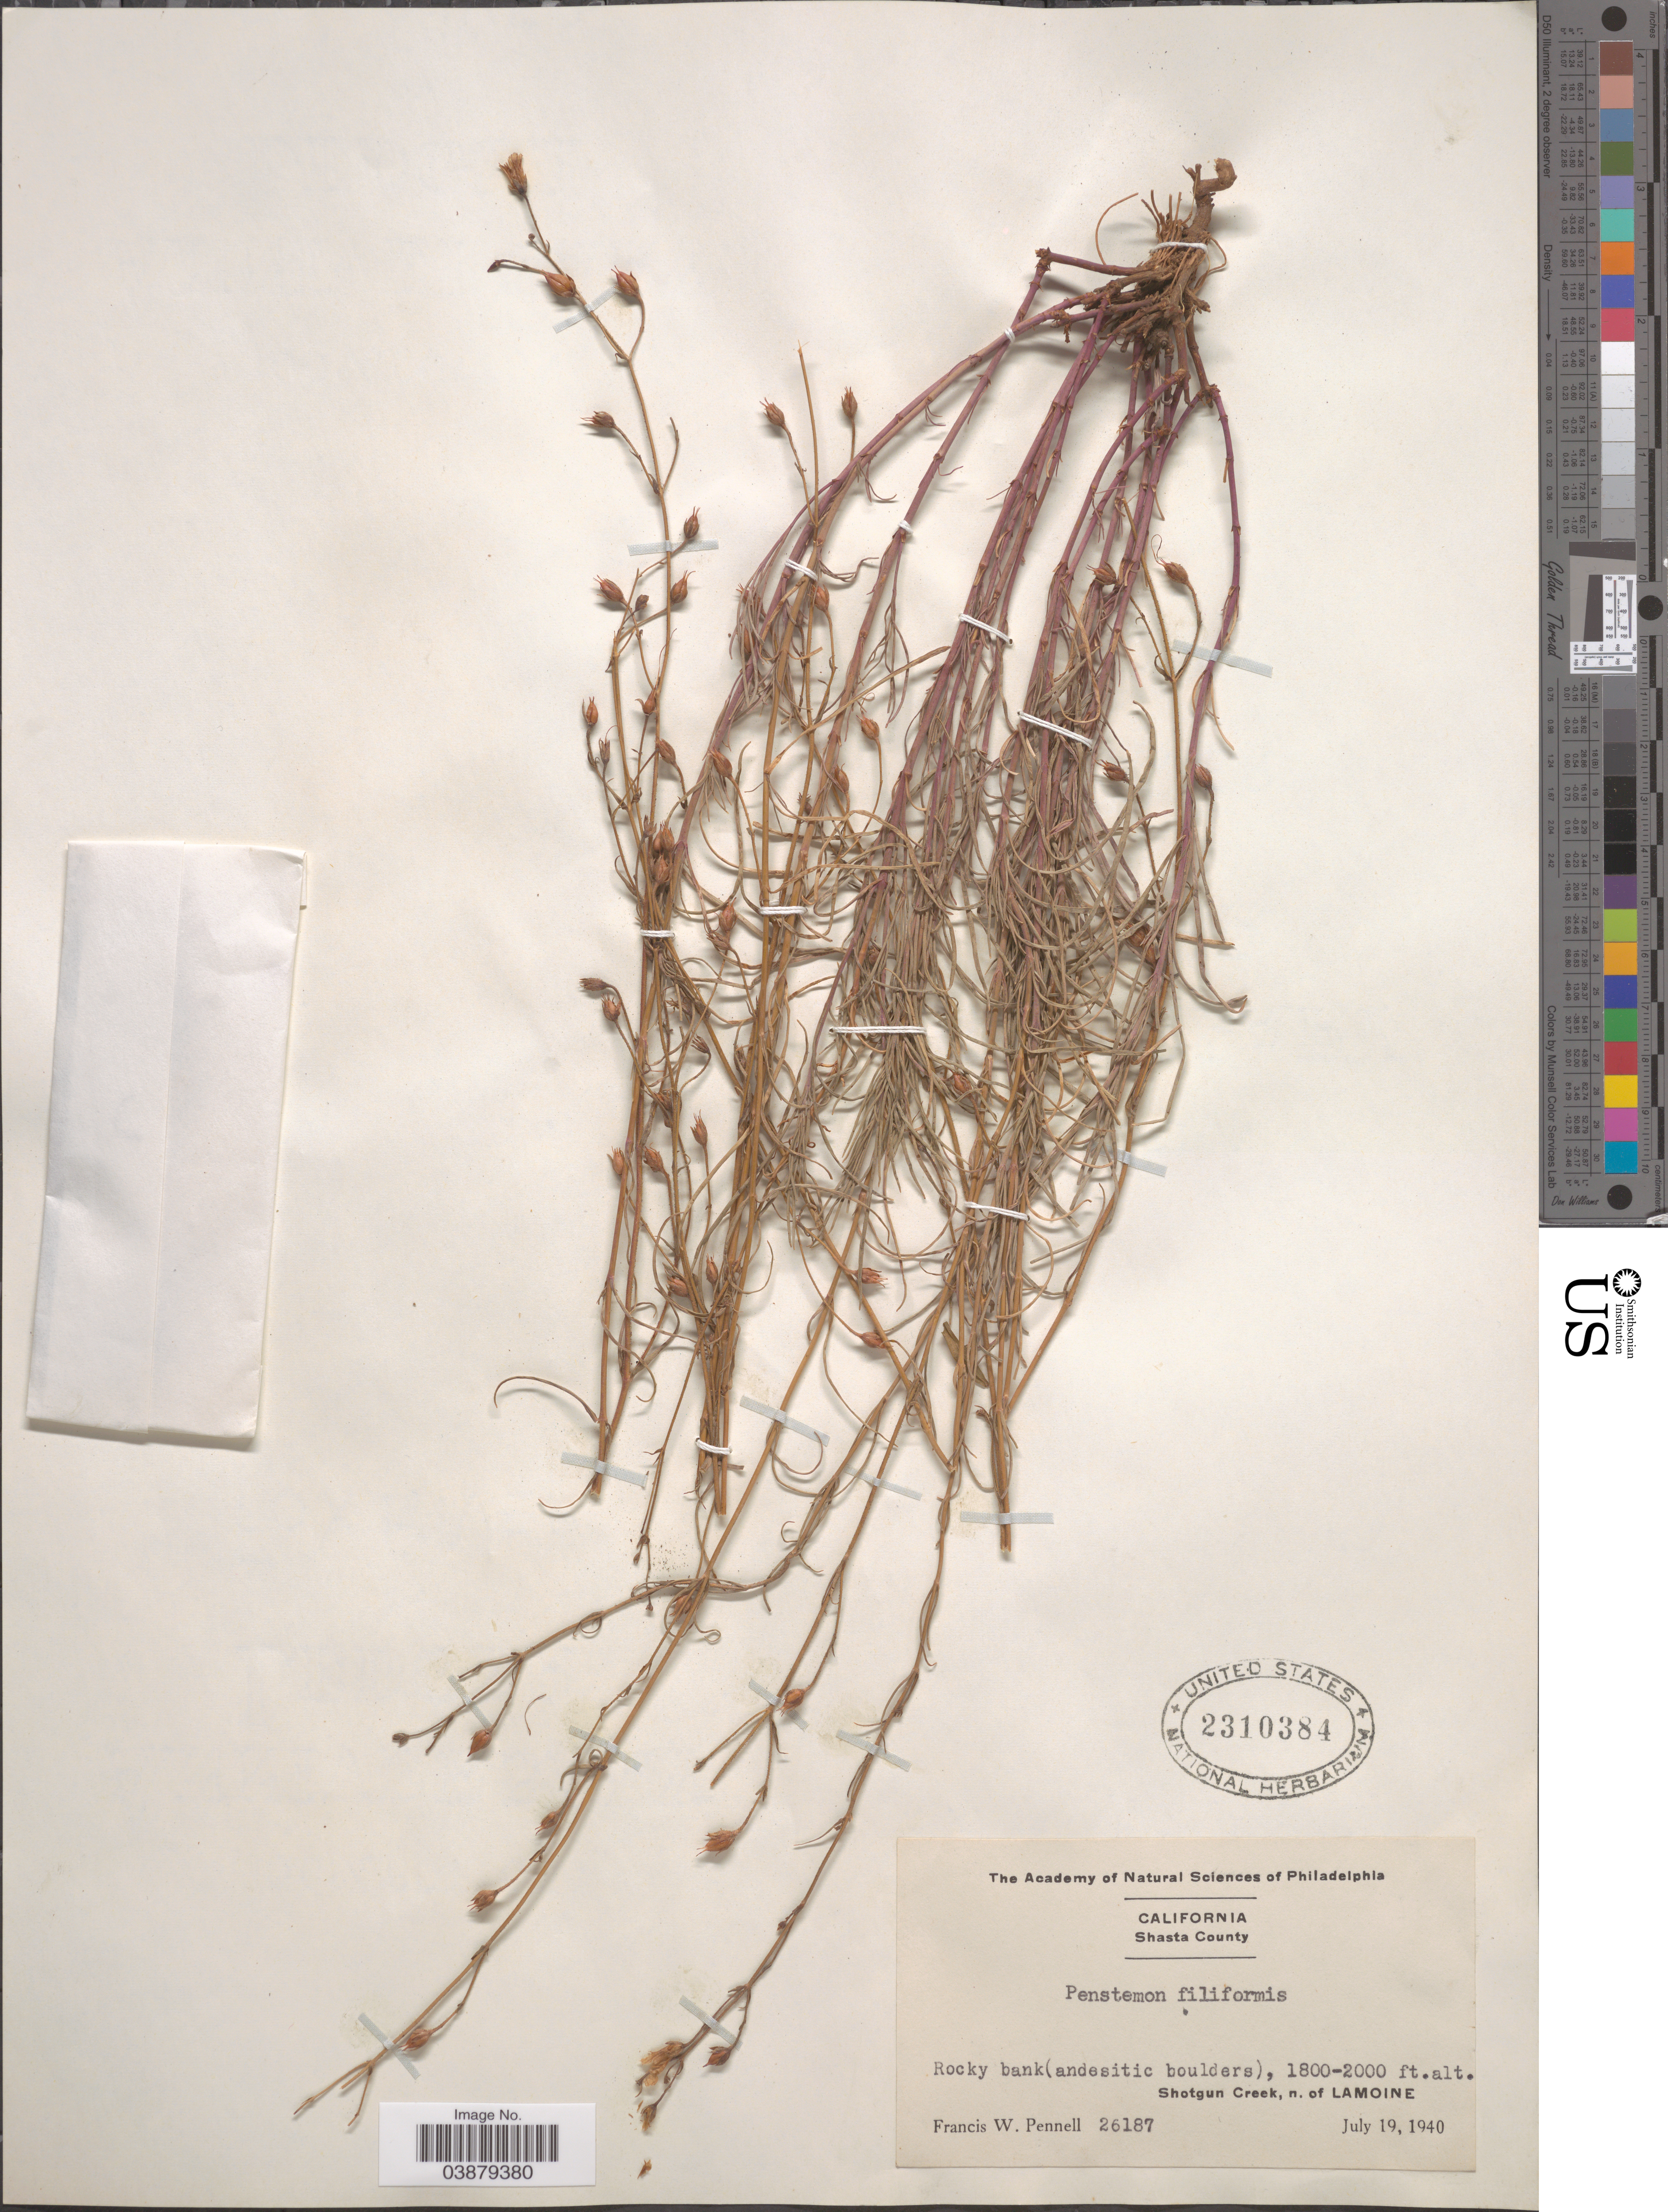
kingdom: Plantae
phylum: Tracheophyta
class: Magnoliopsida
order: Lamiales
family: Plantaginaceae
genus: Penstemon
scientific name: Penstemon sp.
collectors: F. W. Pennell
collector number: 26187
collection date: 1940-07-19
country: United States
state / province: California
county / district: Shasta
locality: Shasta County. Shotgun Creek, n. of Lamoine.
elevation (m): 549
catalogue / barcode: US 2310384